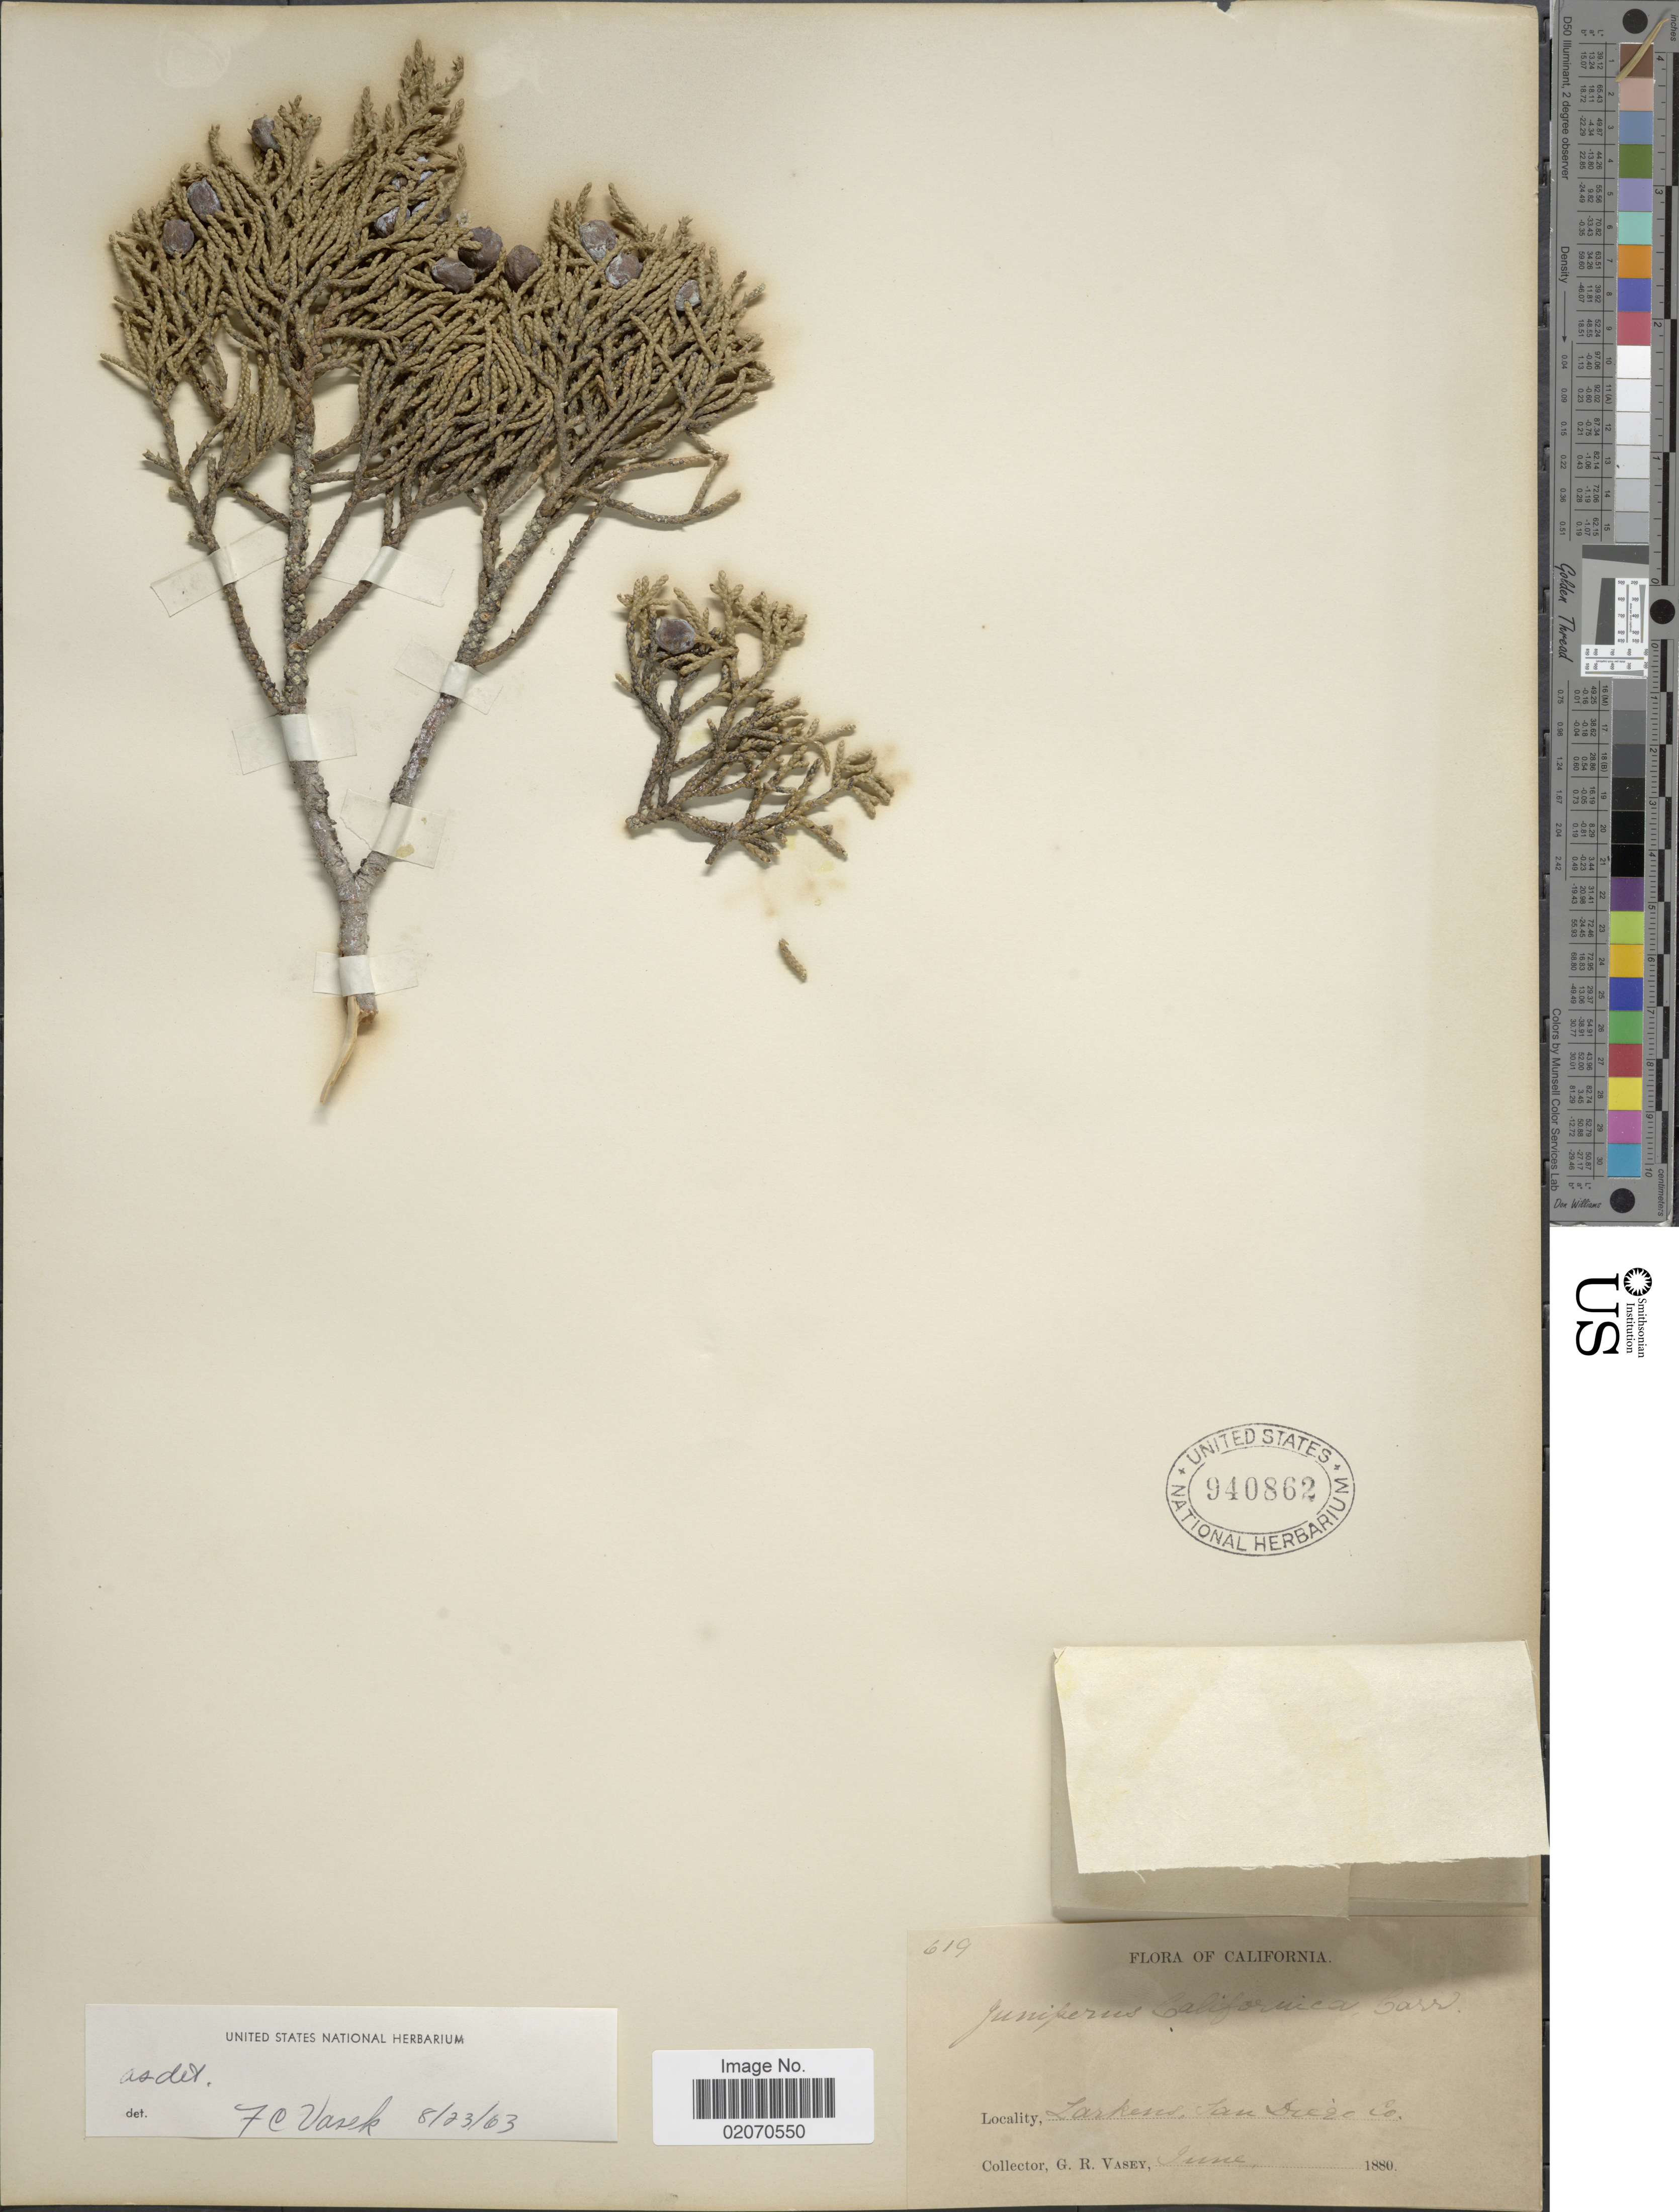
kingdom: Plantae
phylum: Tracheophyta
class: Pinopsida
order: Pinales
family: Cupressaceae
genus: Juniperus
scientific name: Juniperus californica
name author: Carrière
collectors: G. R. Vasey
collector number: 619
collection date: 1880-06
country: United States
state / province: California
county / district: San Diego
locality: Larkens, San Diego Co.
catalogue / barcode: US 940862